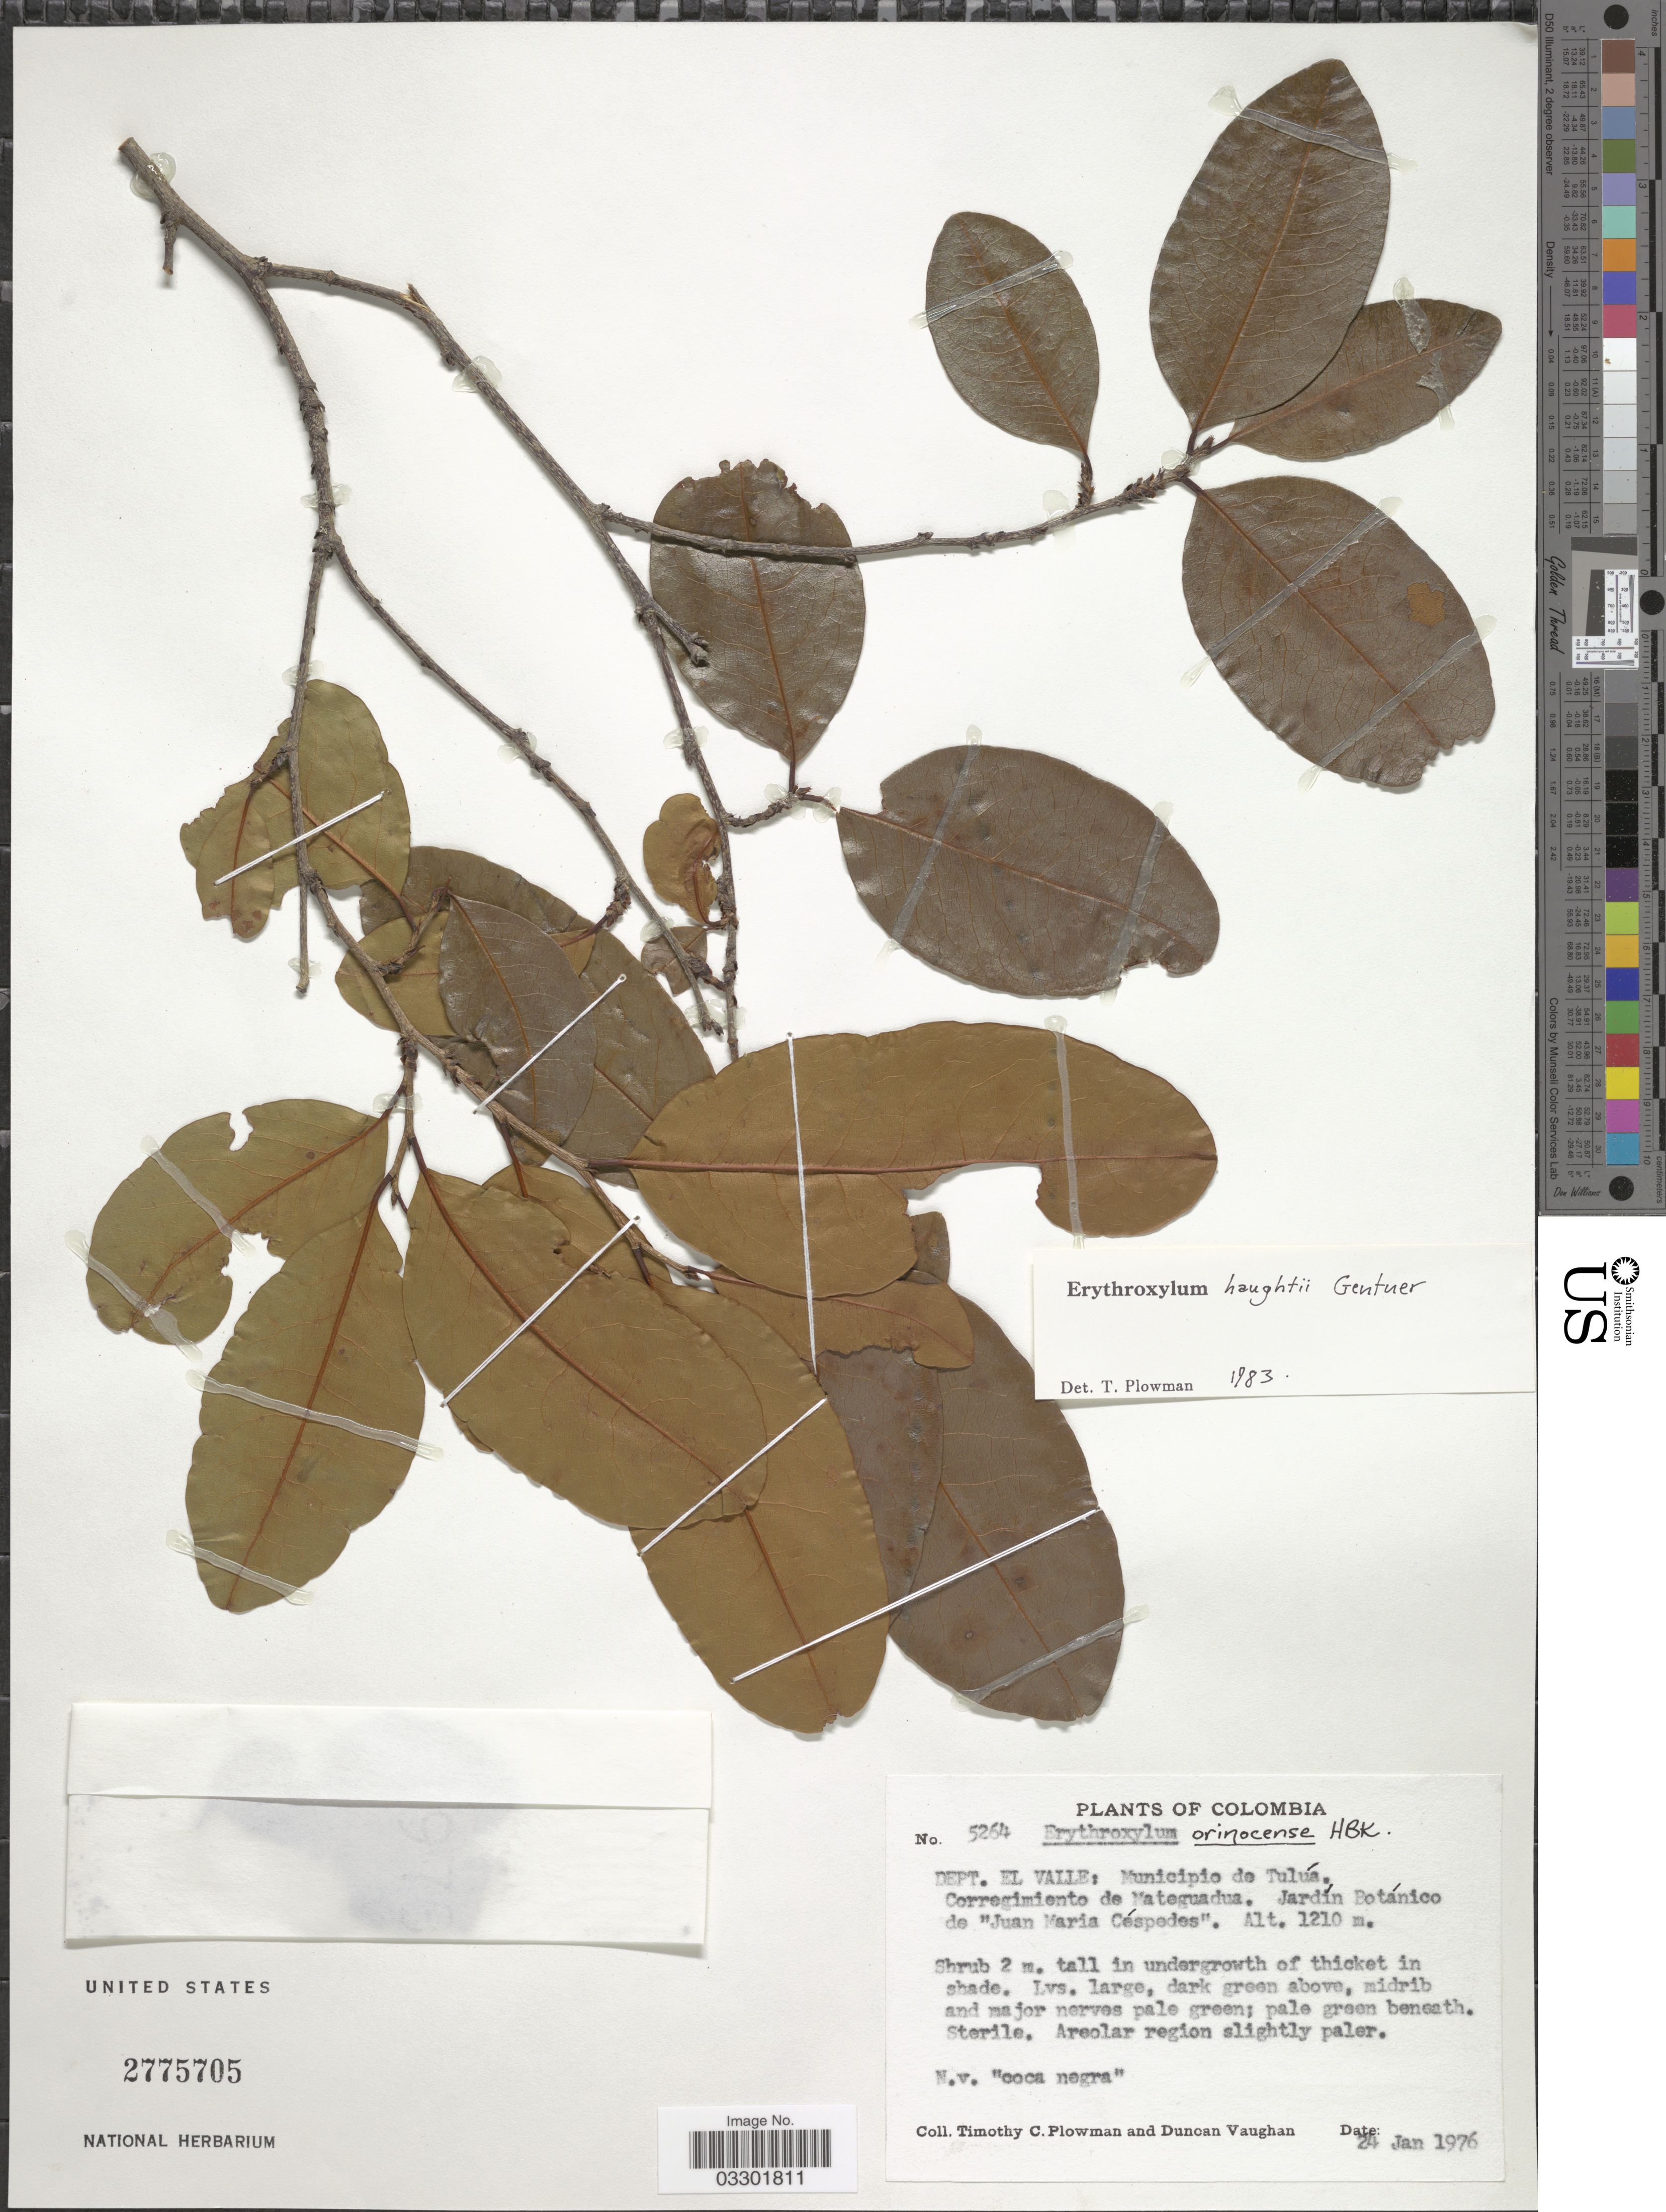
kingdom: Plantae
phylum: Tracheophyta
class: Magnoliopsida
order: Malpighiales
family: Erythroxylaceae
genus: Erythroxylum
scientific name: Erythroxylum haughtii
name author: Gentner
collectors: T. Plowman & D. Vaughan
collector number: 5264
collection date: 1976-01-24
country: Colombia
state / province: Valle del Cauca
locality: Dept. El Valle: Municipio de Tuluá. Corregimiento de Mateguadua. Jardín Botánico "Juan Maria Céspedes".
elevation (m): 1210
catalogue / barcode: US 2775705